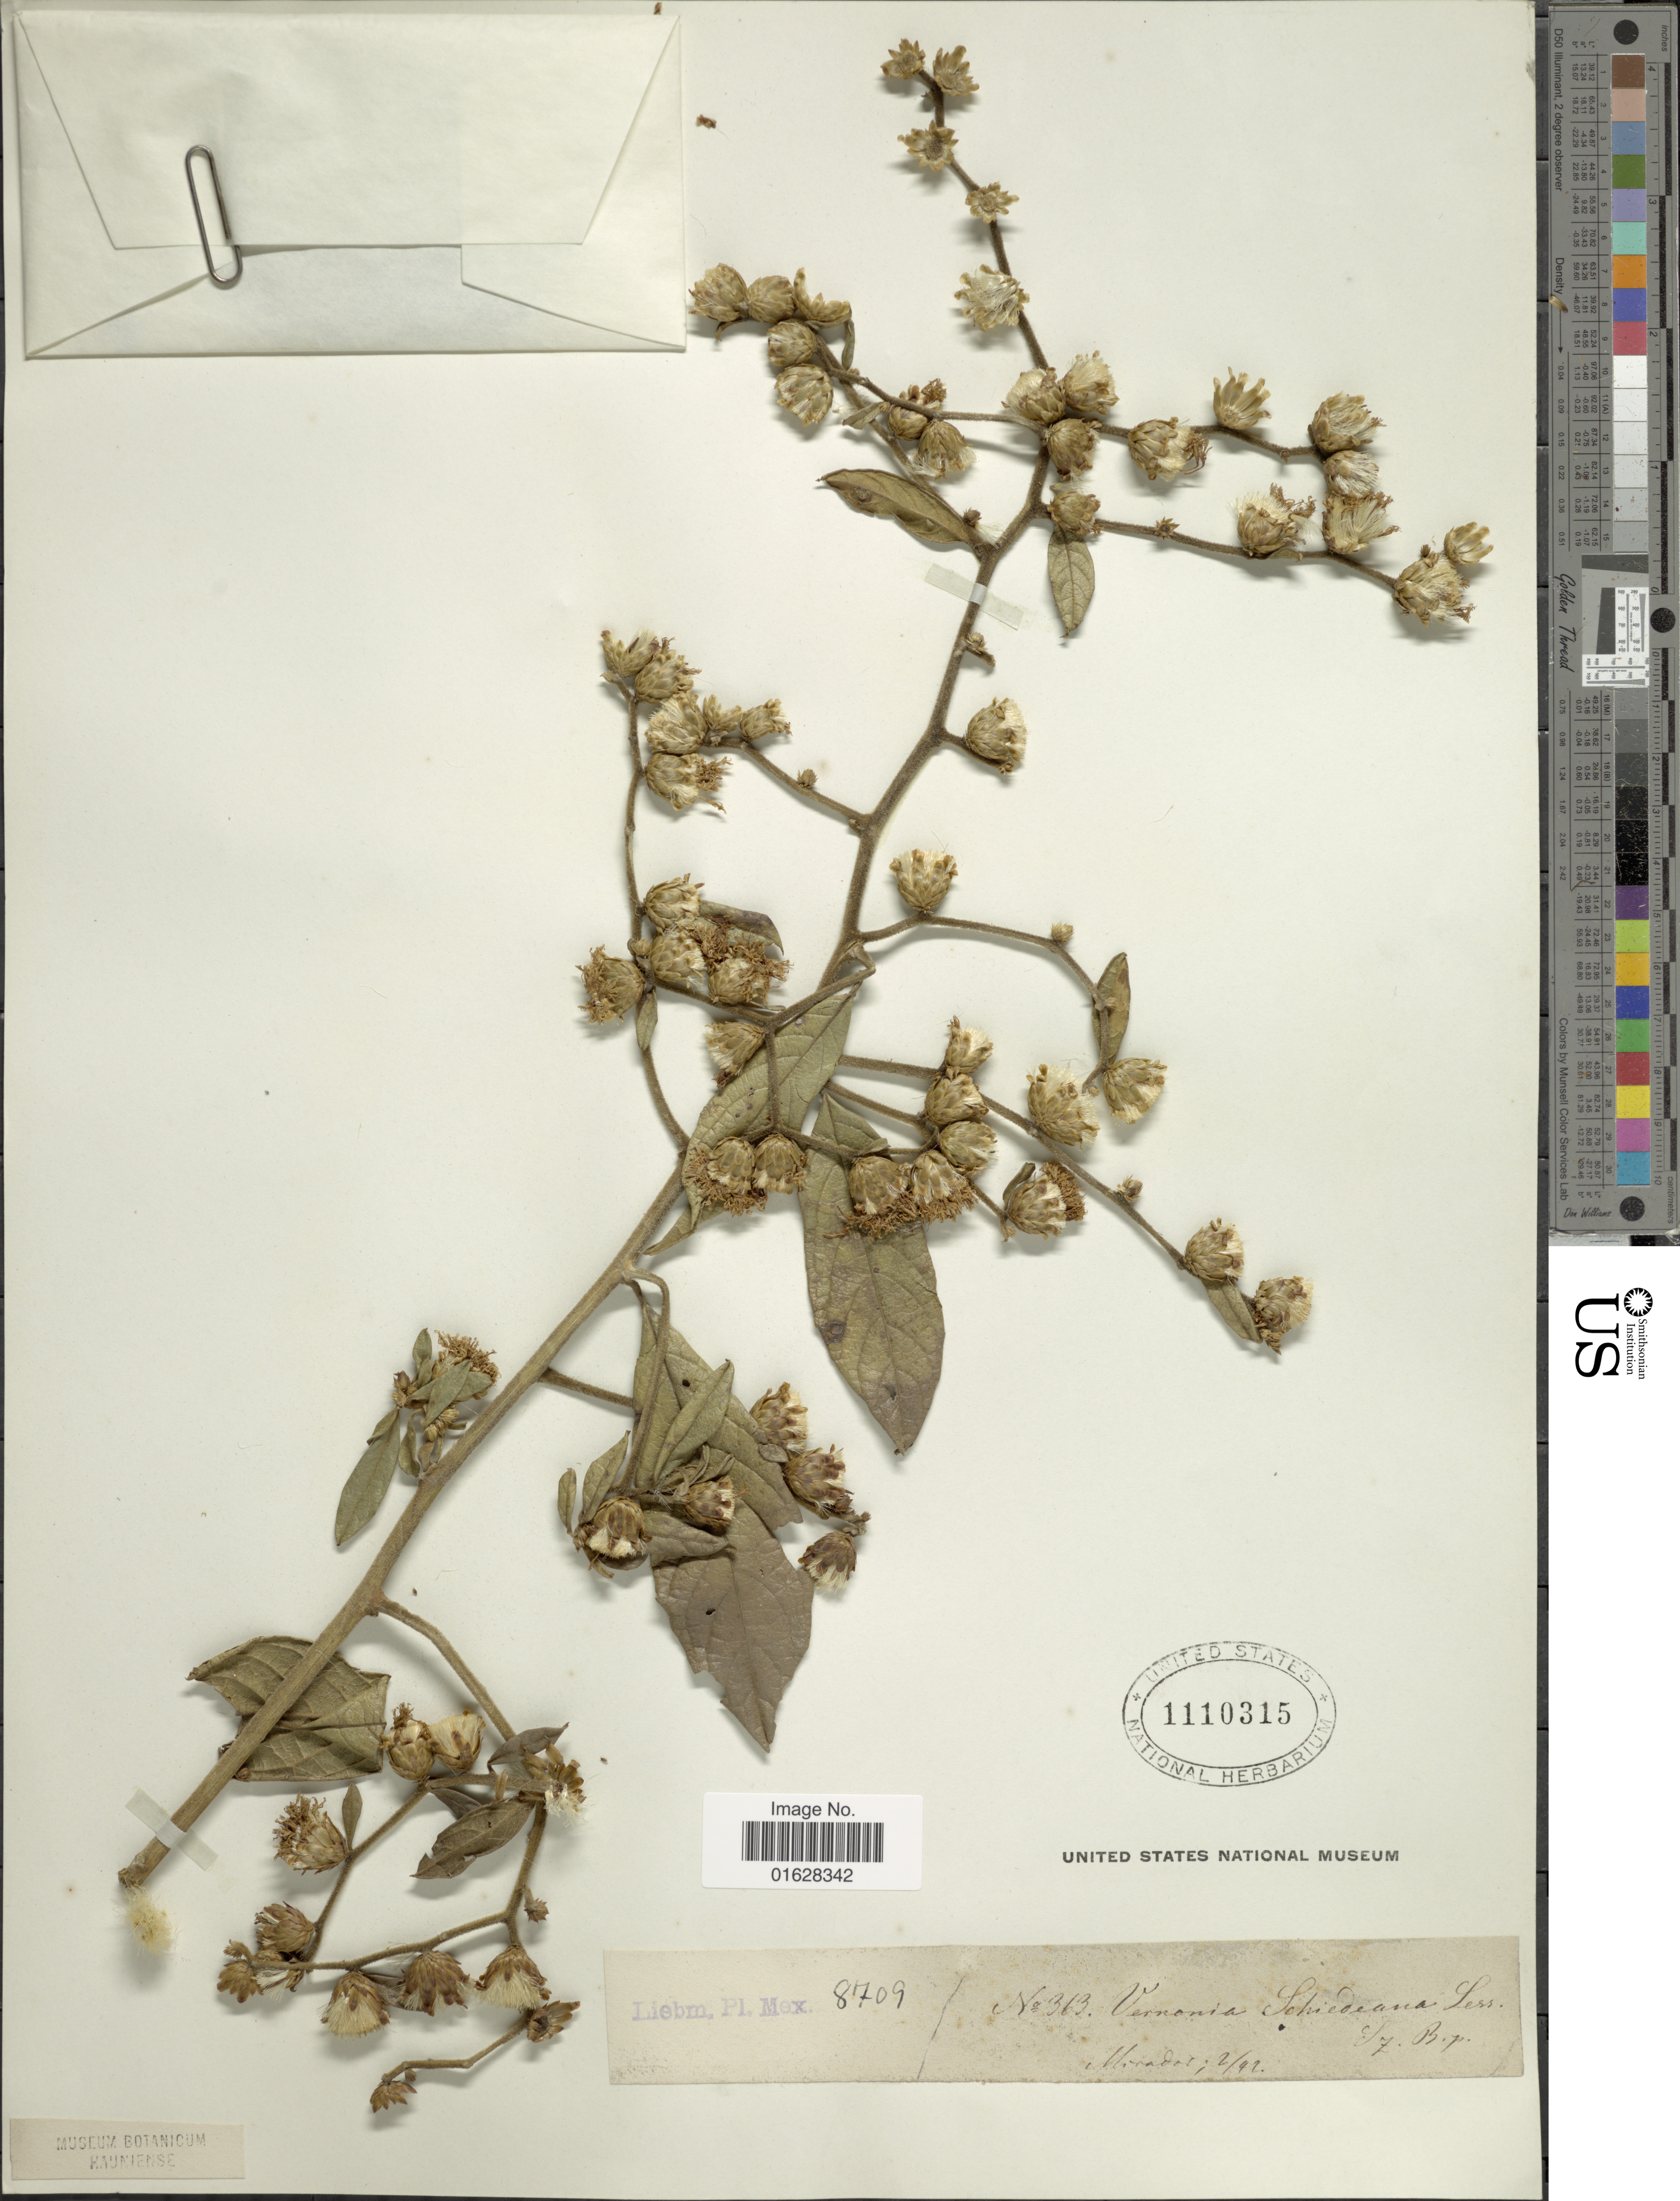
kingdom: Plantae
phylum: Tracheophyta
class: Magnoliopsida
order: Asterales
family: Asteraceae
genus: Lepidaploa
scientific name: Lepidaploa tortuosa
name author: (L.) H. Rob.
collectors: Liebmann, --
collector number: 363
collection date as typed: Transcribed d/m/y: /2/42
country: Mexico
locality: Mex, Mirador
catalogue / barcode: US 1110315